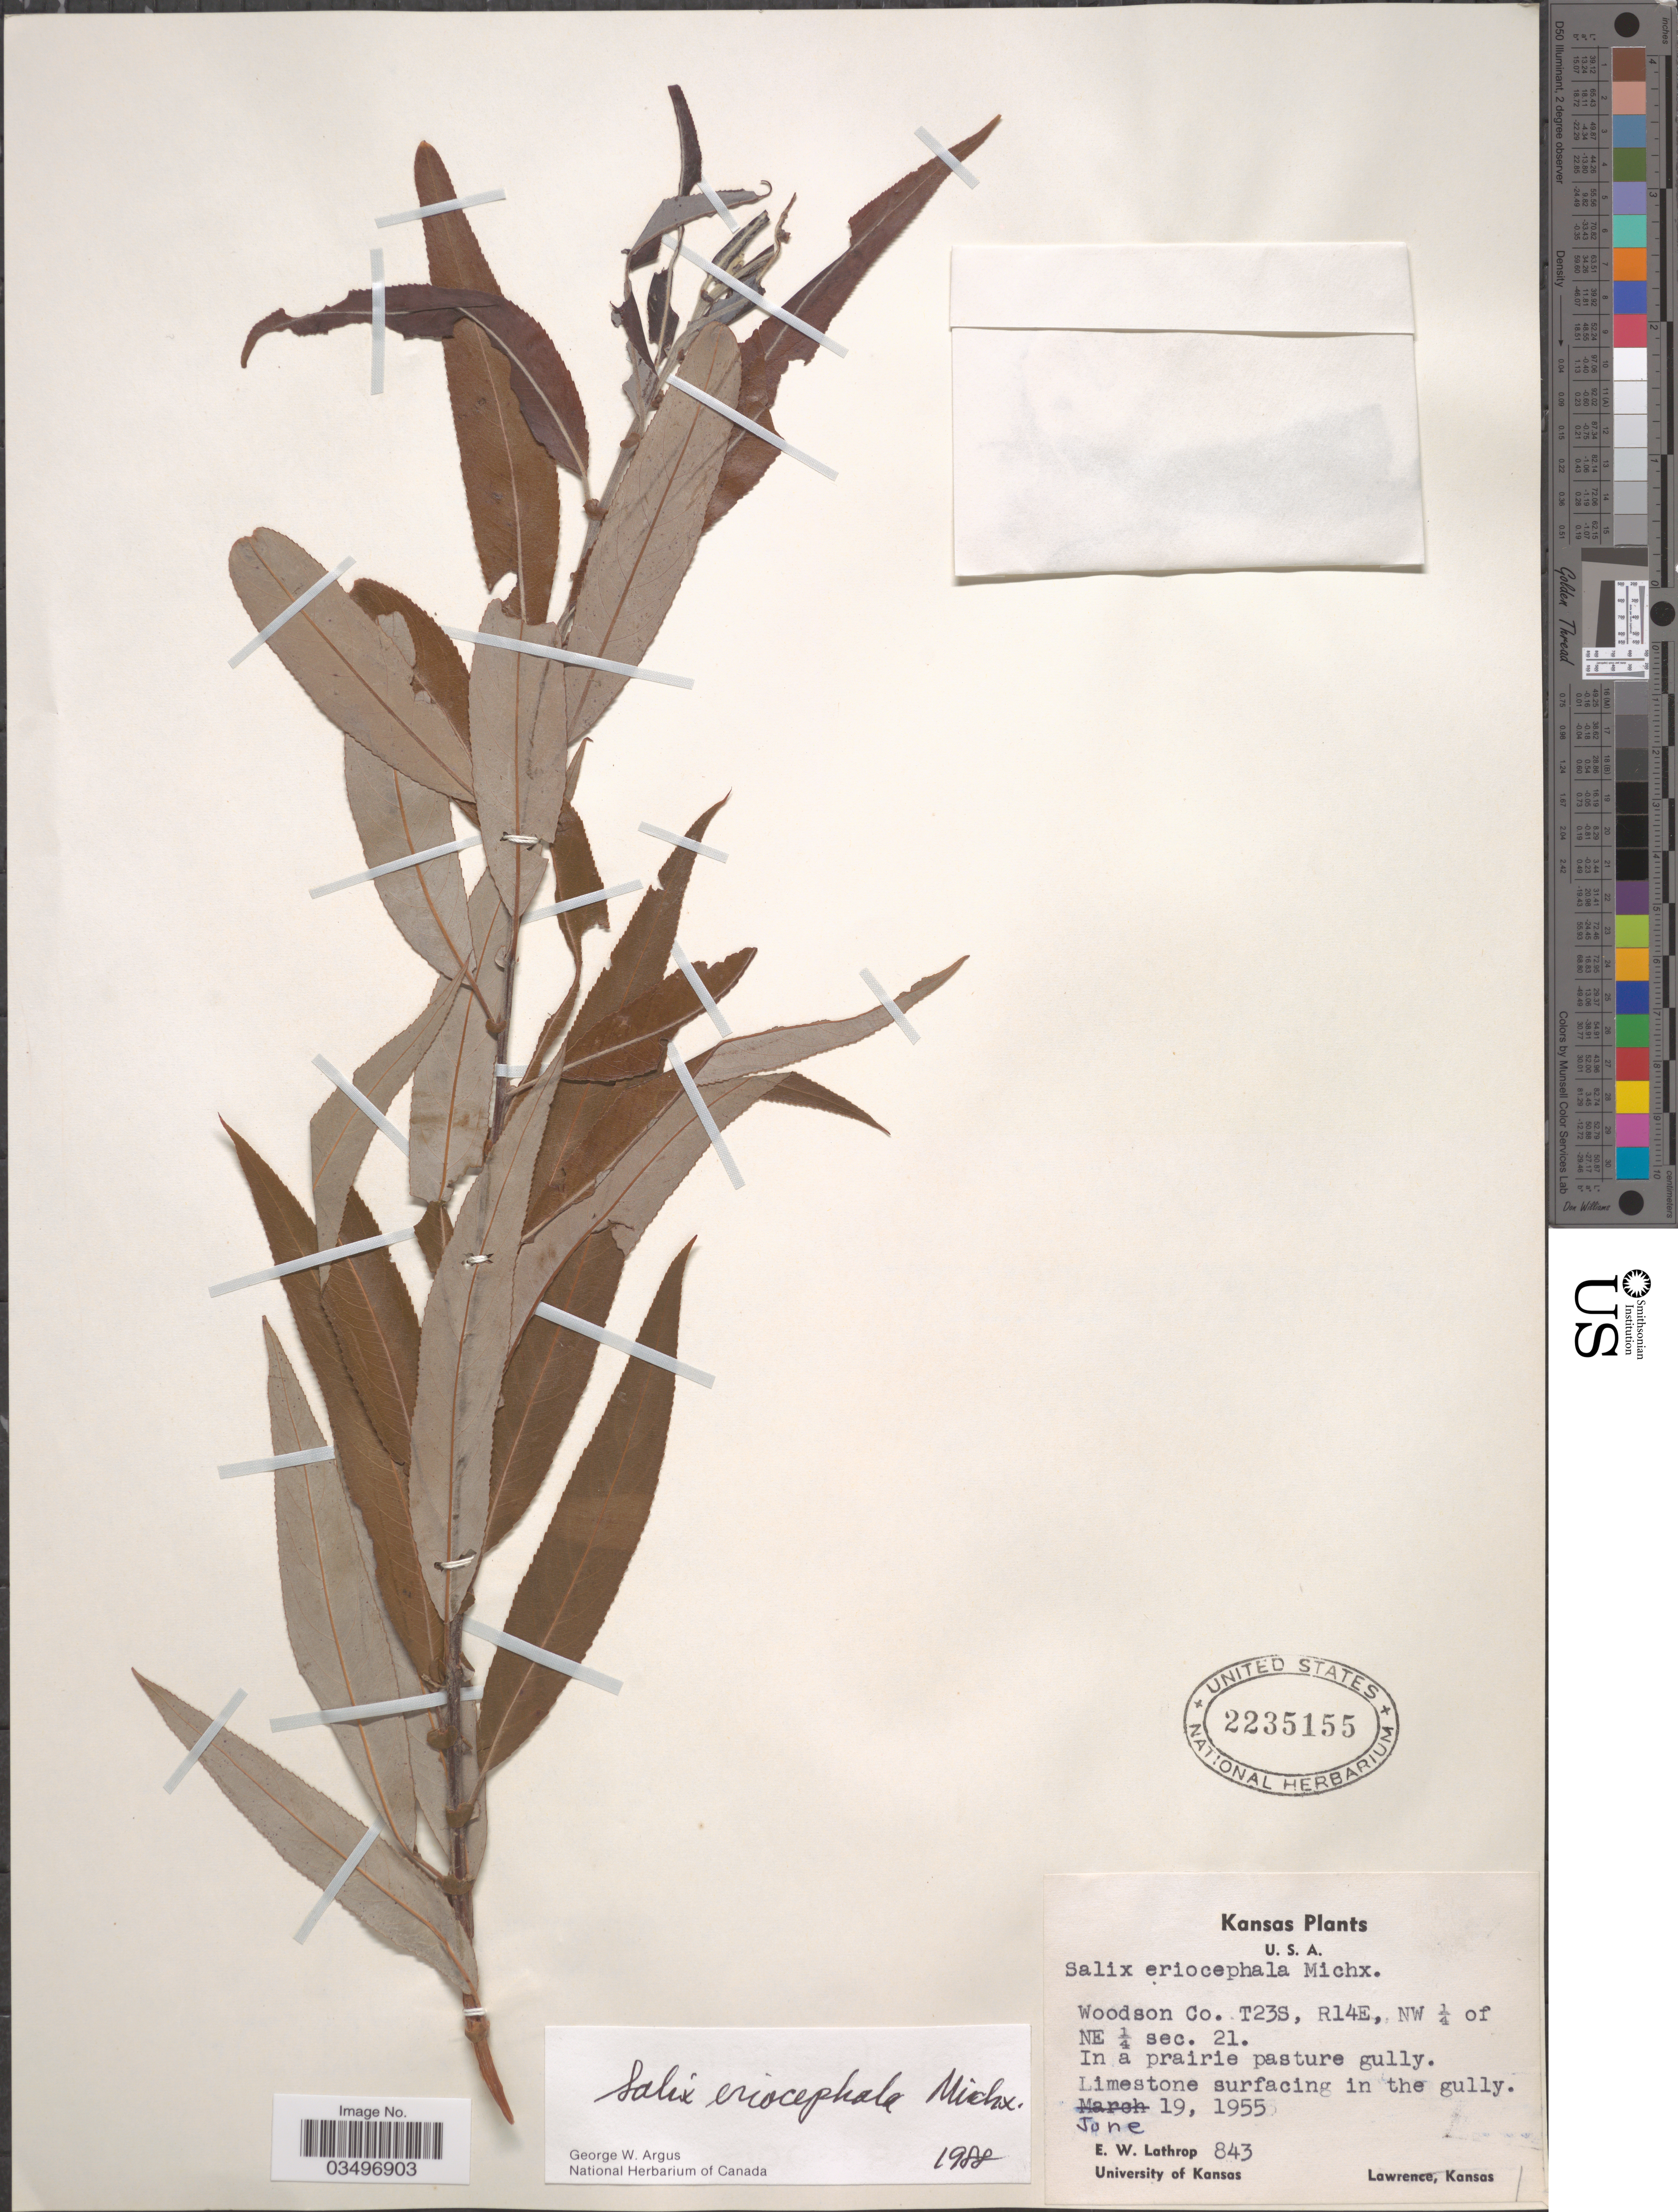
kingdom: Plantae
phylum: Tracheophyta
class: Magnoliopsida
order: Malpighiales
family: Salicaceae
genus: Salix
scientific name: Salix eriocephala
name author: Michx.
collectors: E. W. Lathrop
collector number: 843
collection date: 1955-06-19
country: United States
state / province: Kansas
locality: U.S.A. Woodson Co. T23S, R14E, NW ¼ of NE ¼ sec. 21.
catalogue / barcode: US 2235155